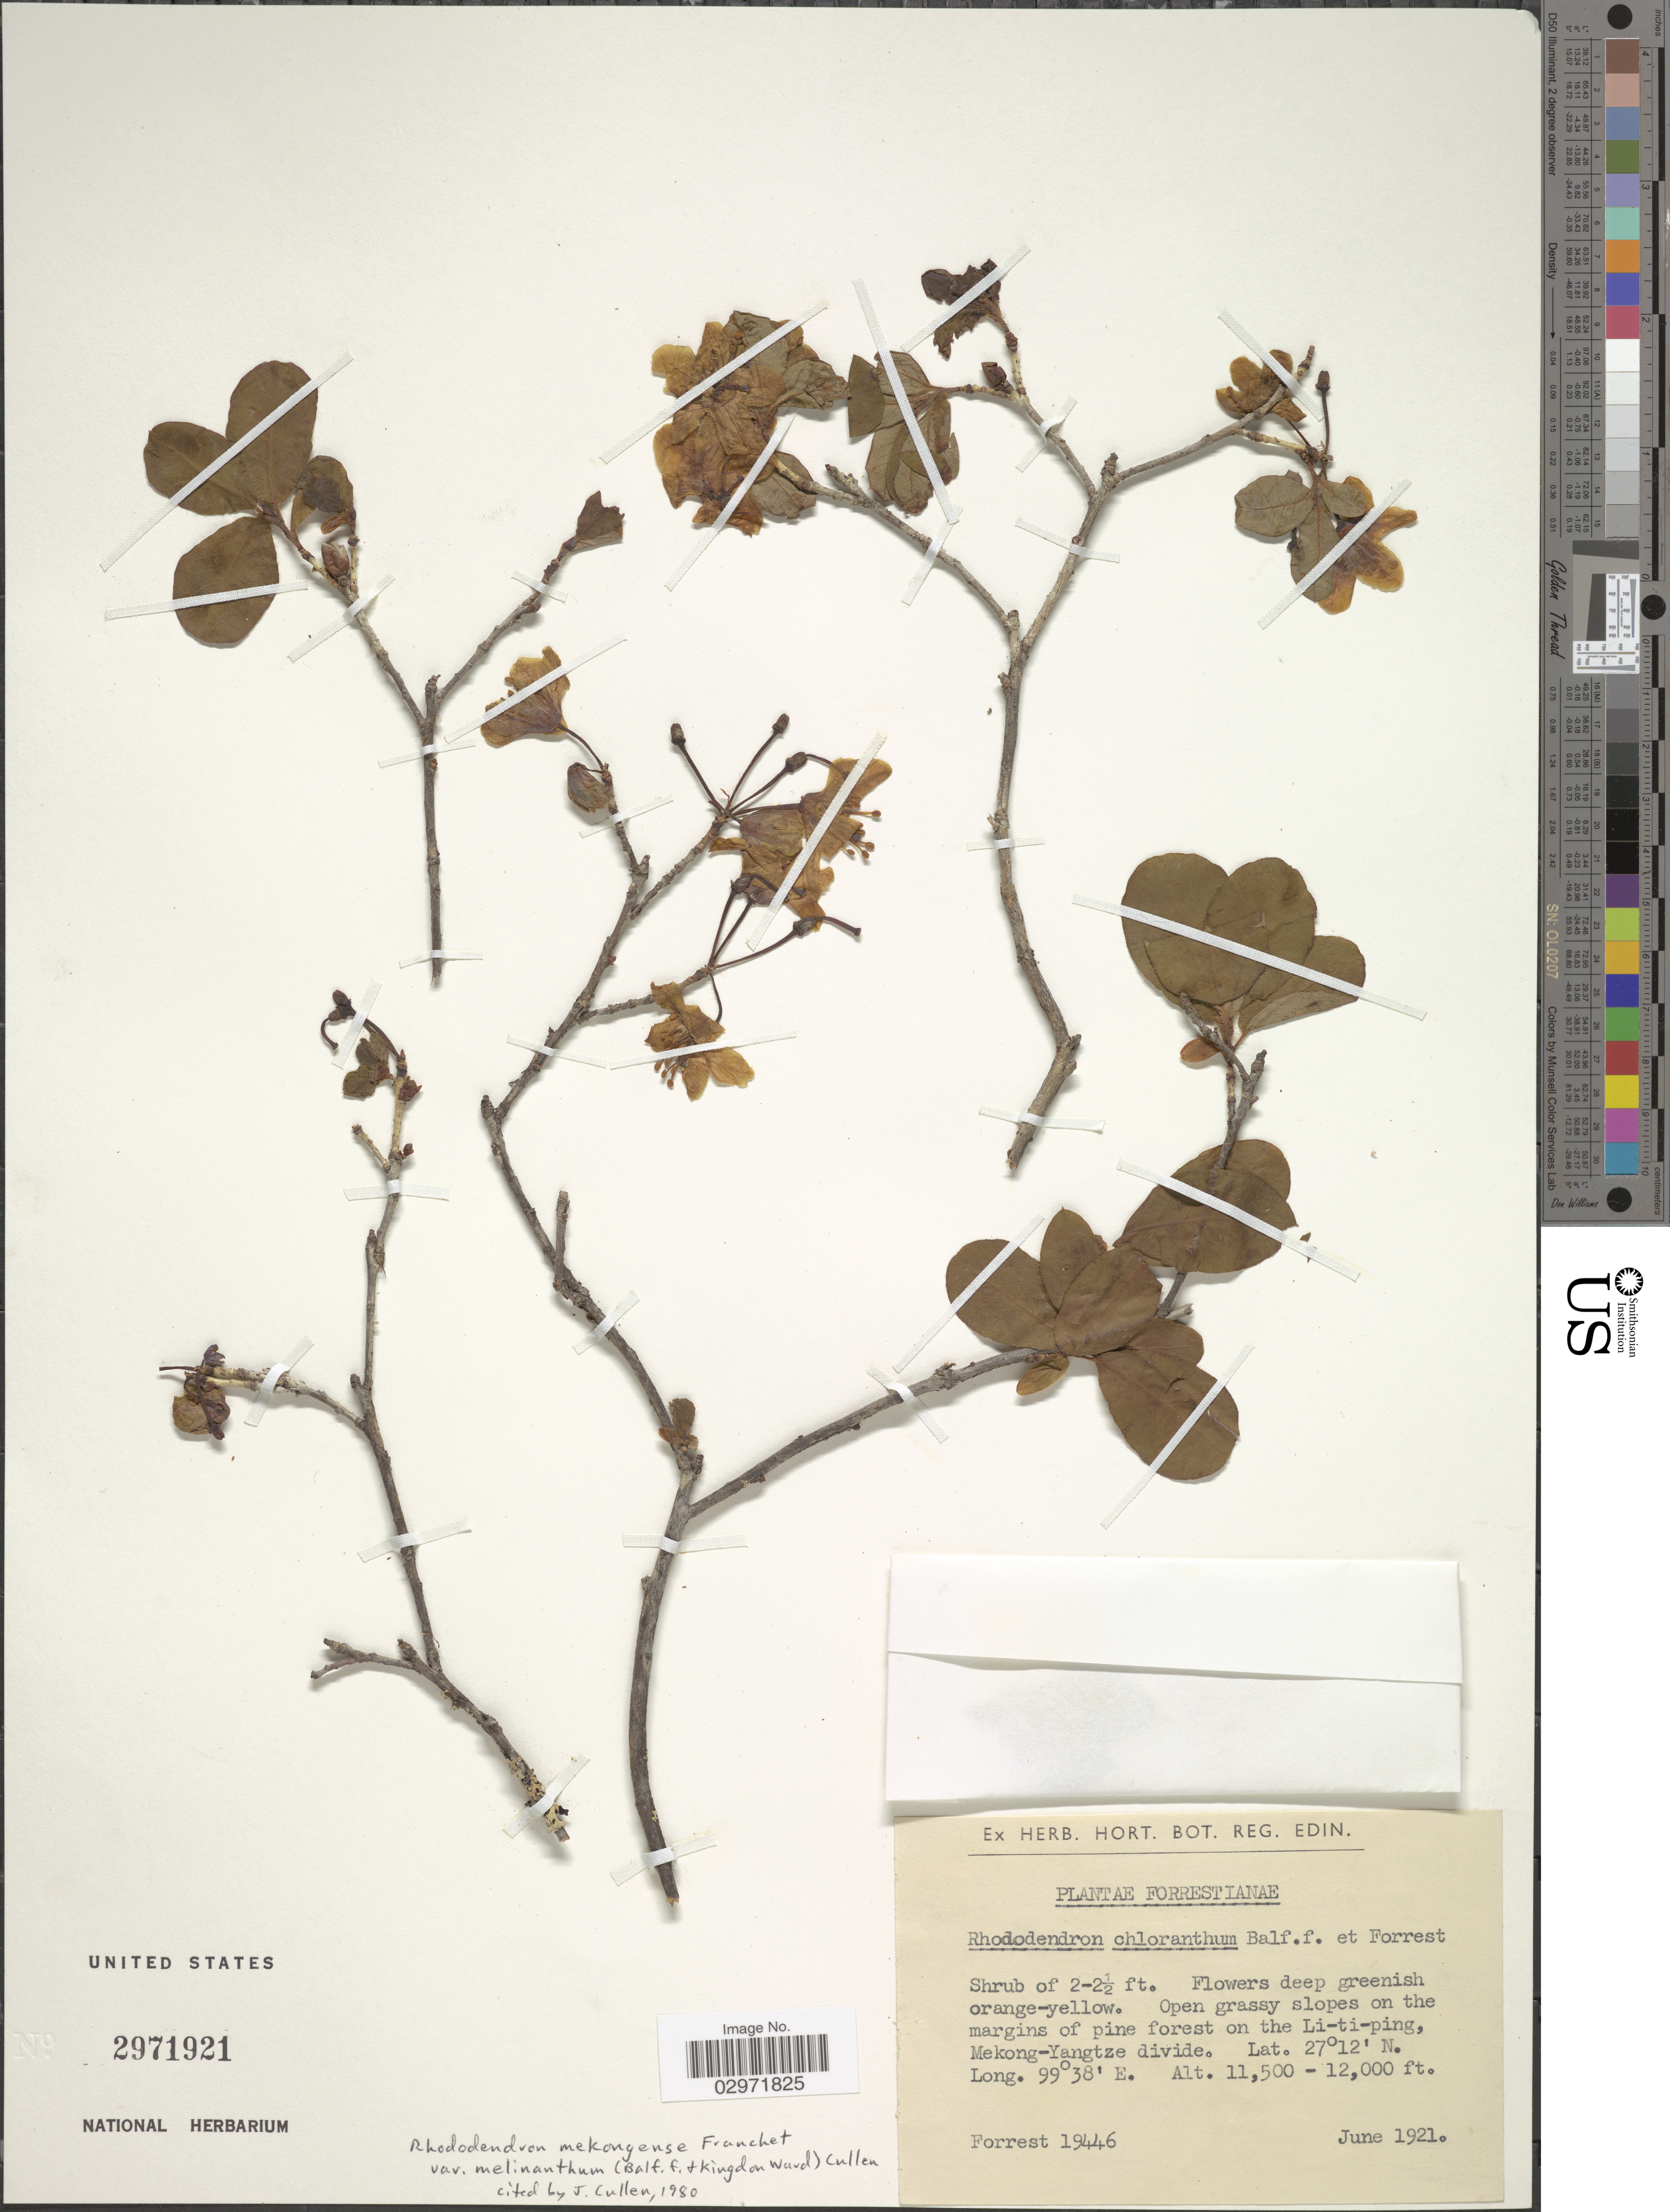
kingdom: Plantae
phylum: Tracheophyta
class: Magnoliopsida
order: Ericales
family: Ericaceae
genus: Rhododendron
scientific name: Rhododendron mekongense var. melinanthum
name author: (Balf. f. & Kingdon-Ward) Cullen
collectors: -. Forrest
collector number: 19446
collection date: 1921-06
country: China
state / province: Yunnan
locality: On the Li-ti-ping, Mekong-Yangtze divide.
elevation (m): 3505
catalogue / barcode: US 2971921